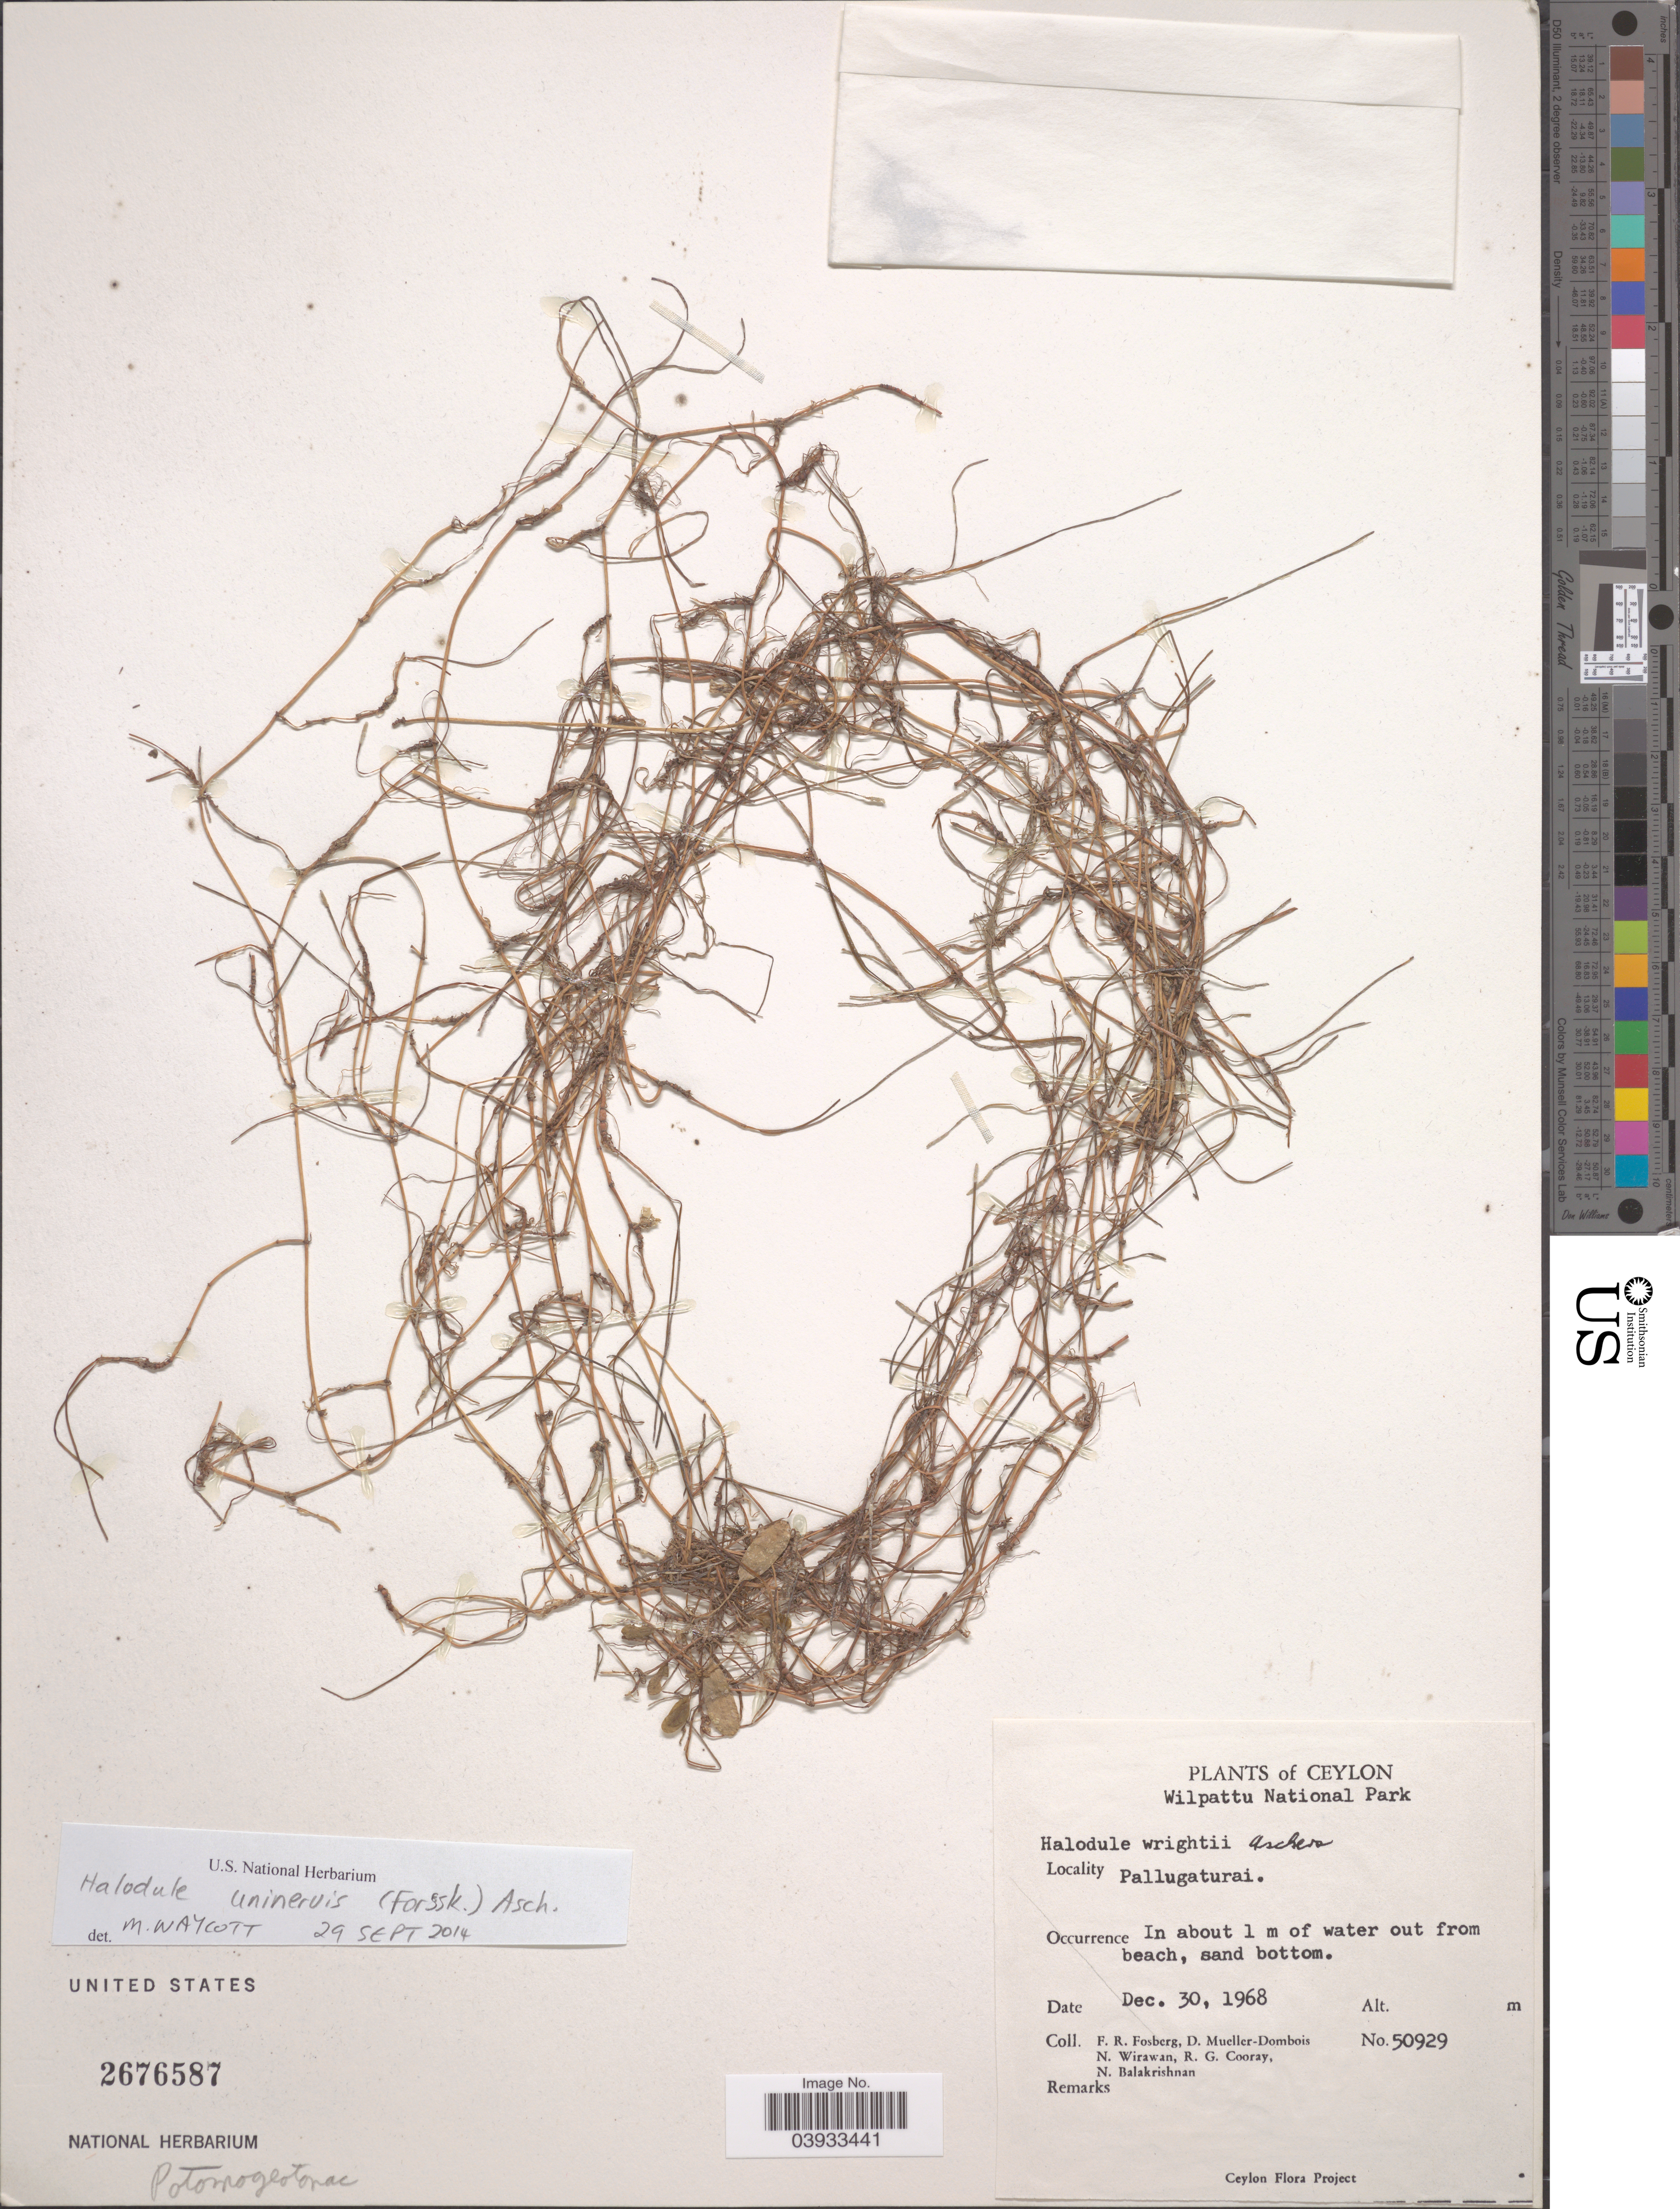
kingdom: Plantae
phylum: Tracheophyta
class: Liliopsida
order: Alismatales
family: Cymodoceaceae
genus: Halodule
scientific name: Halodule uninervis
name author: (Forssk.) Asch.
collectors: F. R. Fosberg, D. Mueller-Dombois, N. Wirawan, R. Cooray & N. Balakrishnan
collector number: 50929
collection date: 1968-12-30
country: Sri Lanka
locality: Ceylon. Wilpattu National Park. Pallugaturai.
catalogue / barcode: US 2676587